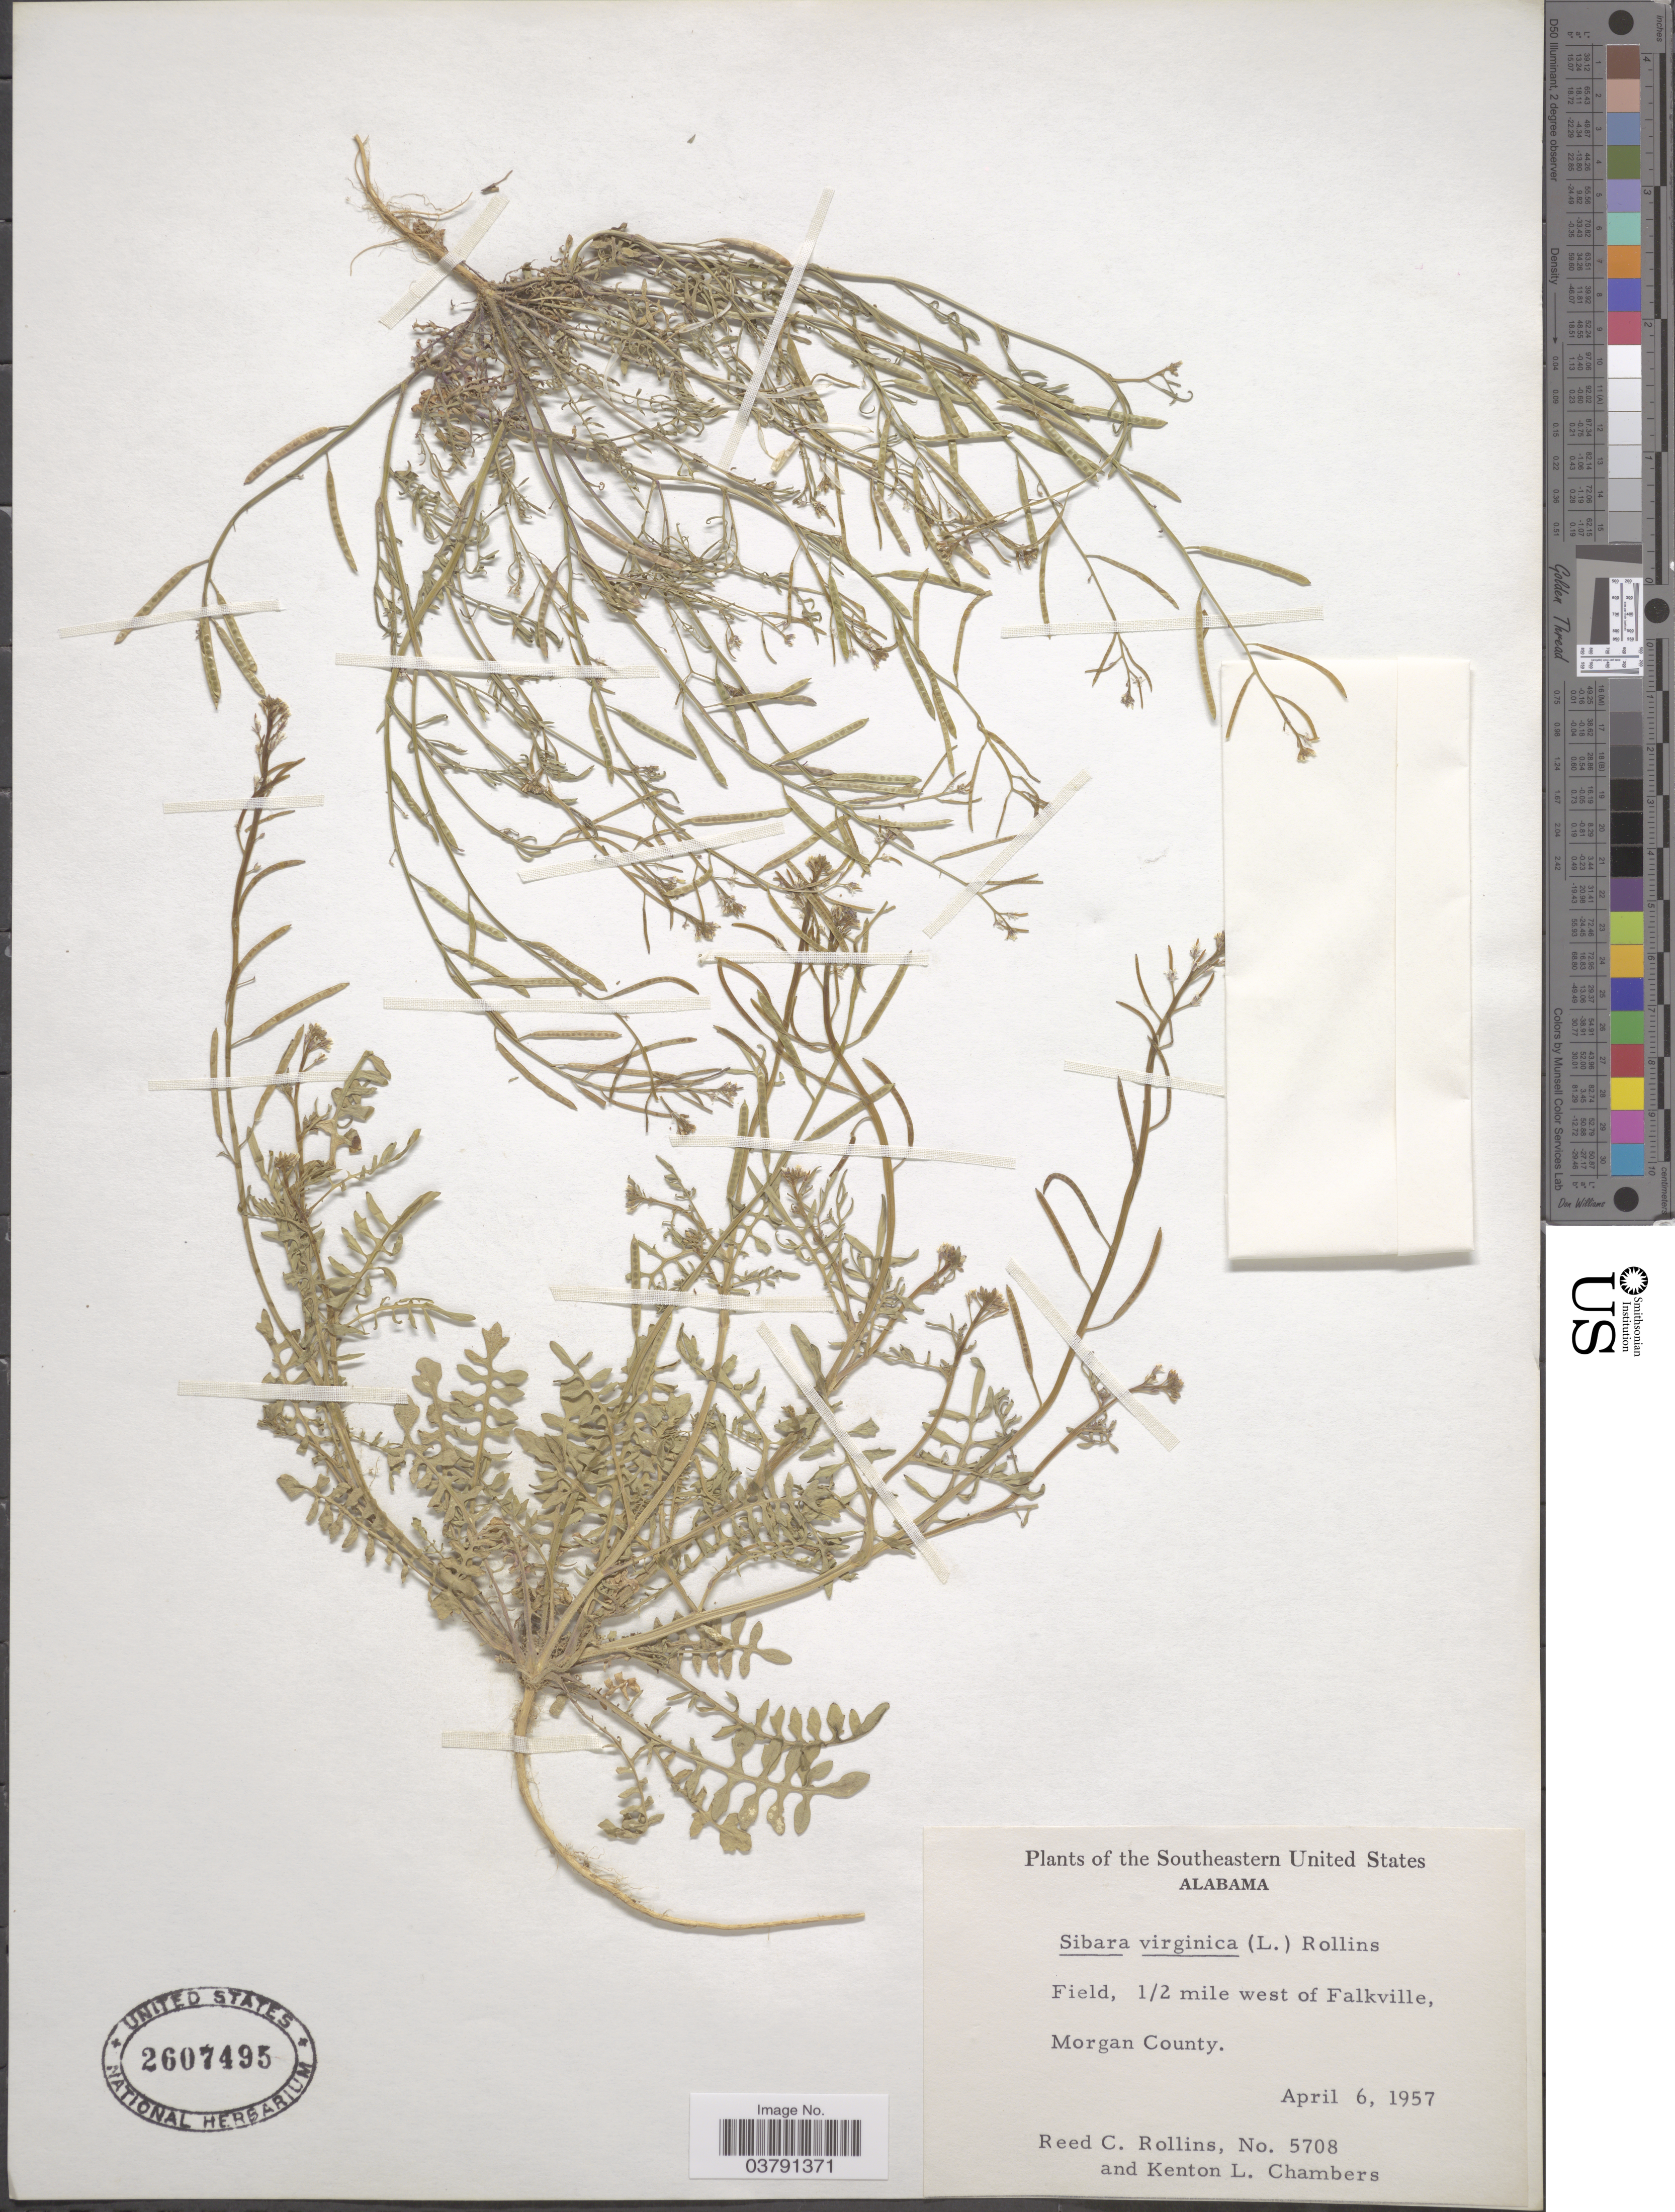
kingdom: Plantae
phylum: Tracheophyta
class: Magnoliopsida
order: Brassicales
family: Brassicaceae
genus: Planodes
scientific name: Planodes virginicum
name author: (L.) Greene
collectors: R. C. Rollins & K. L. Chambers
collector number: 5708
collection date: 1957-04-06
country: United States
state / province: Alabama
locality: The Southeastern United States. Field, ½ mile west of Falkville, Morgan County.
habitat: field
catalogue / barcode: US 2607495